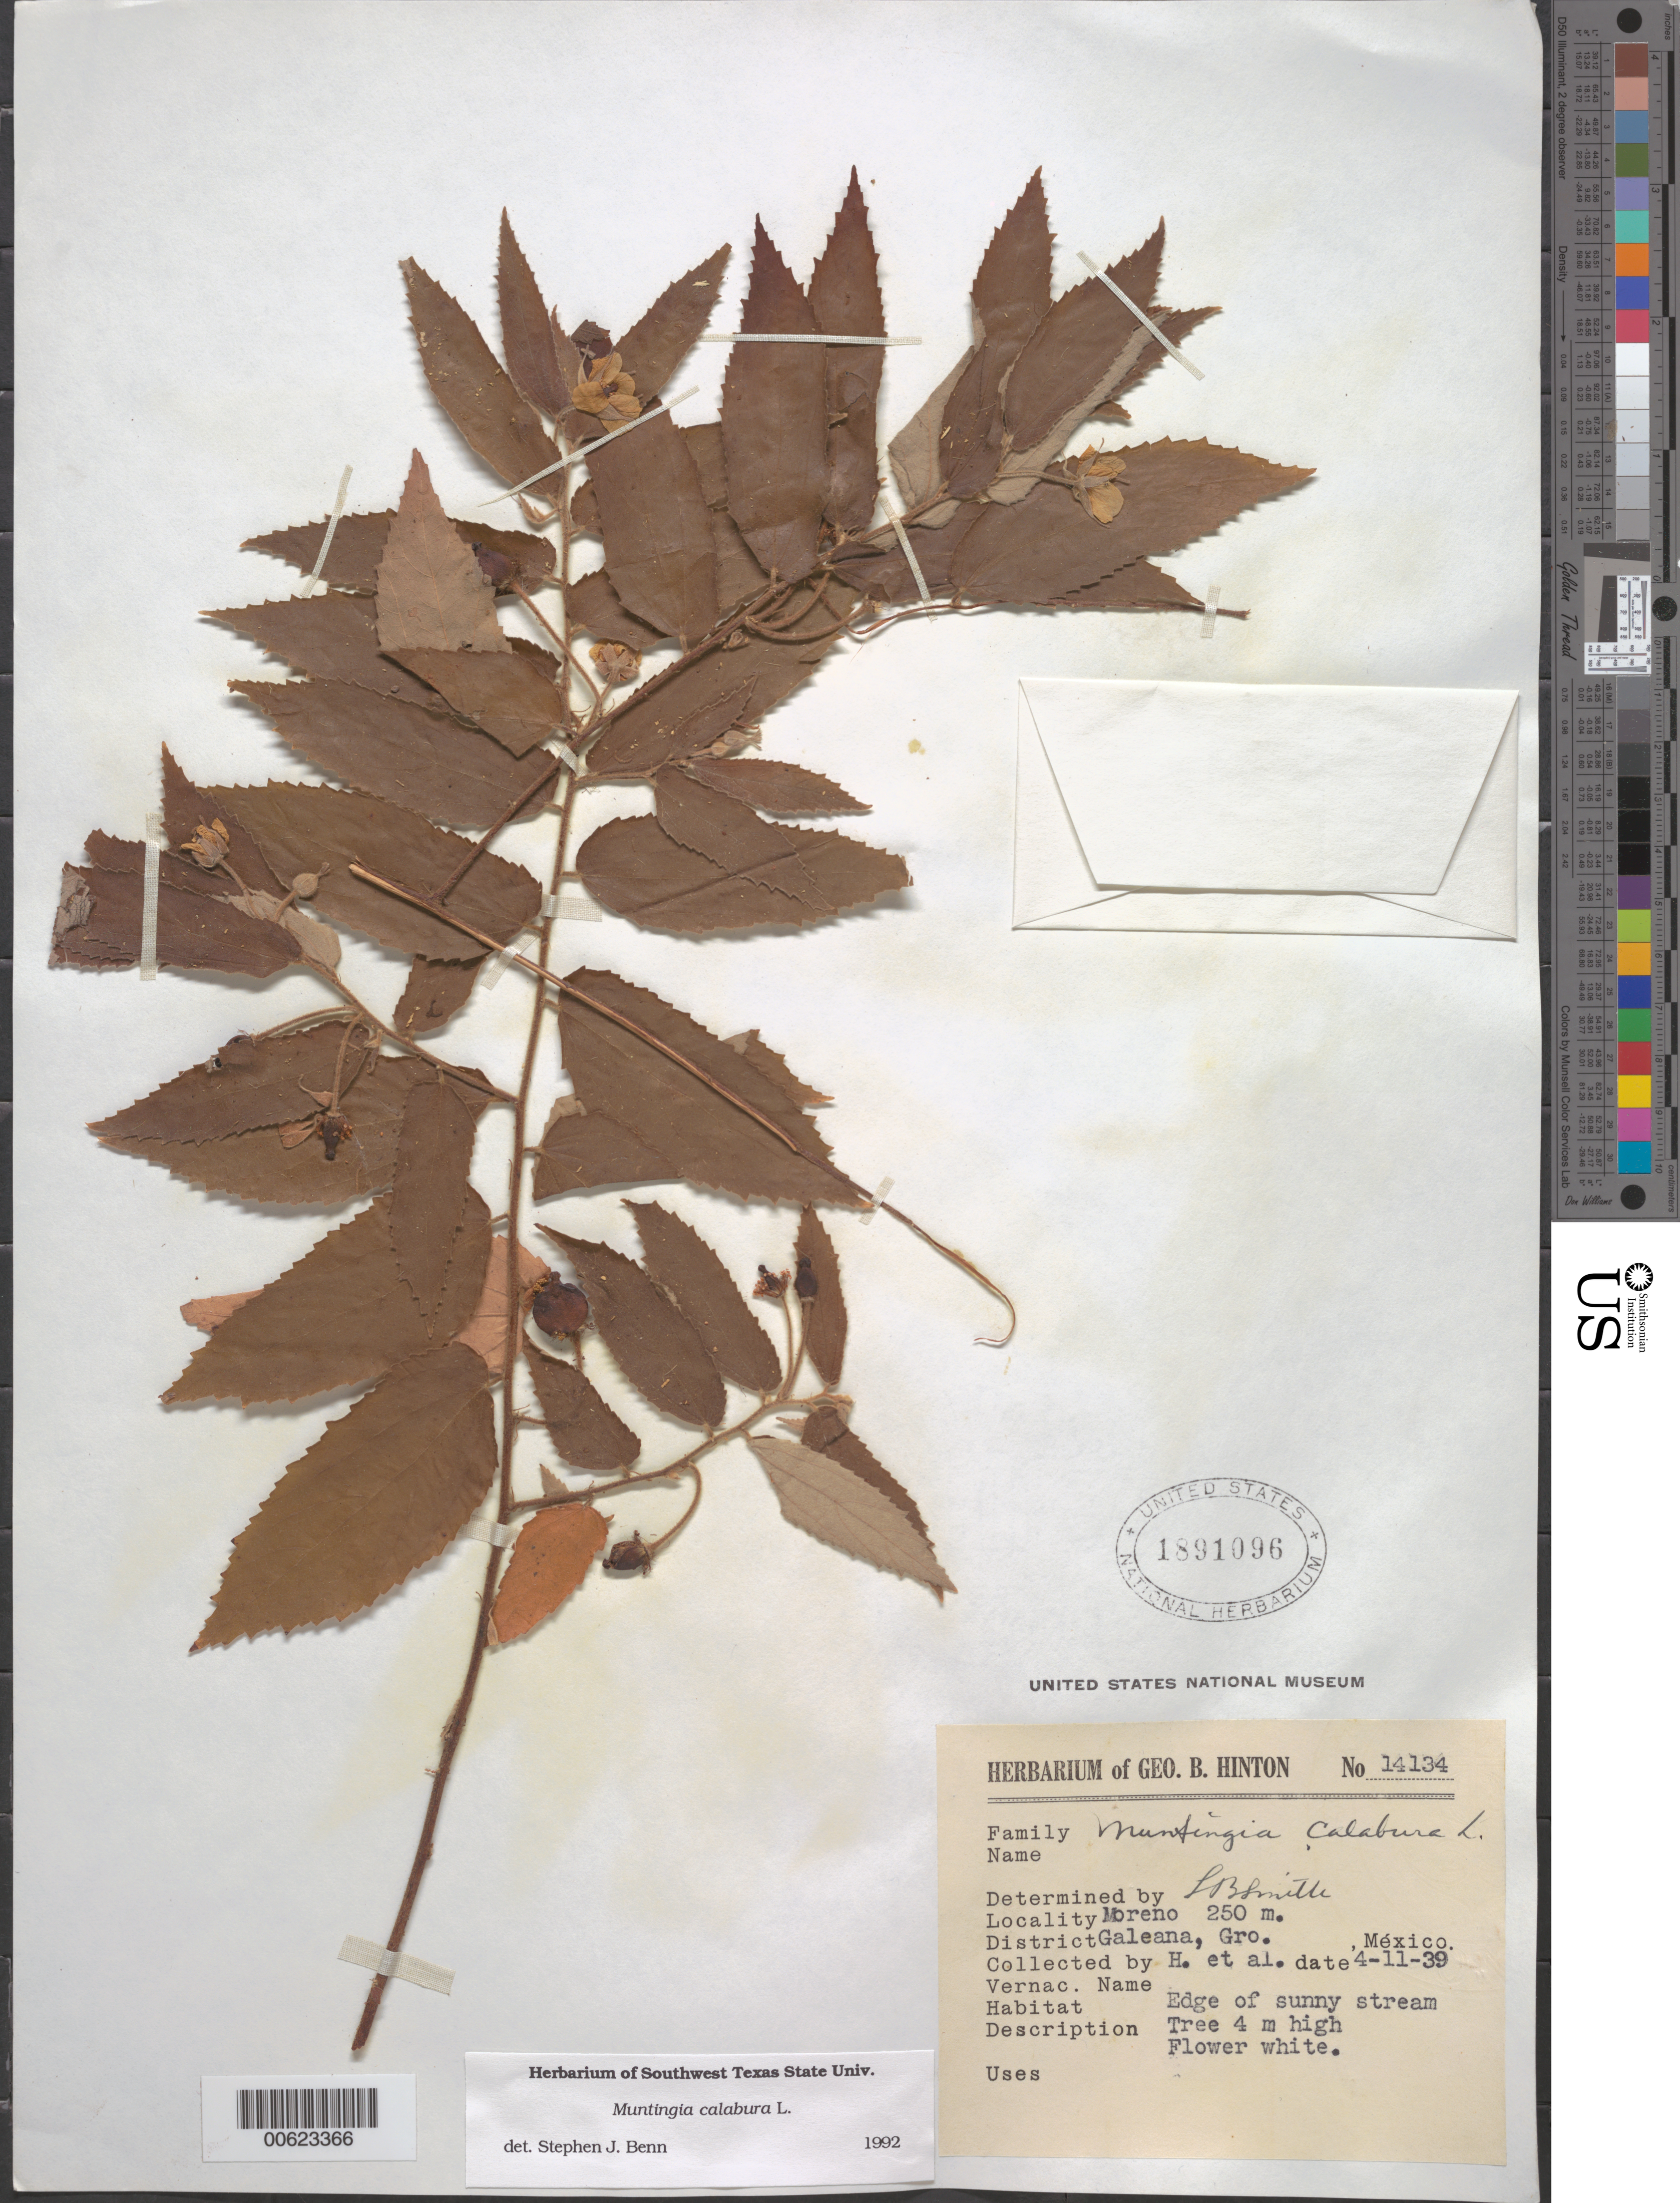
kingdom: Plantae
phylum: Tracheophyta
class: Magnoliopsida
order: Malvales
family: Muntingiaceae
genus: Muntingia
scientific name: Muntingia calabura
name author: L.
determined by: Benn, S. J.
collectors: G. B. Hinton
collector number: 14134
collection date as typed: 11 Apr 1939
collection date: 1939-04-11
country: Mexico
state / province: Guerrero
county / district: Galeana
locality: Moreno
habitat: Edge of sunny stream.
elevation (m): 250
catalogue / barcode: US 1891096